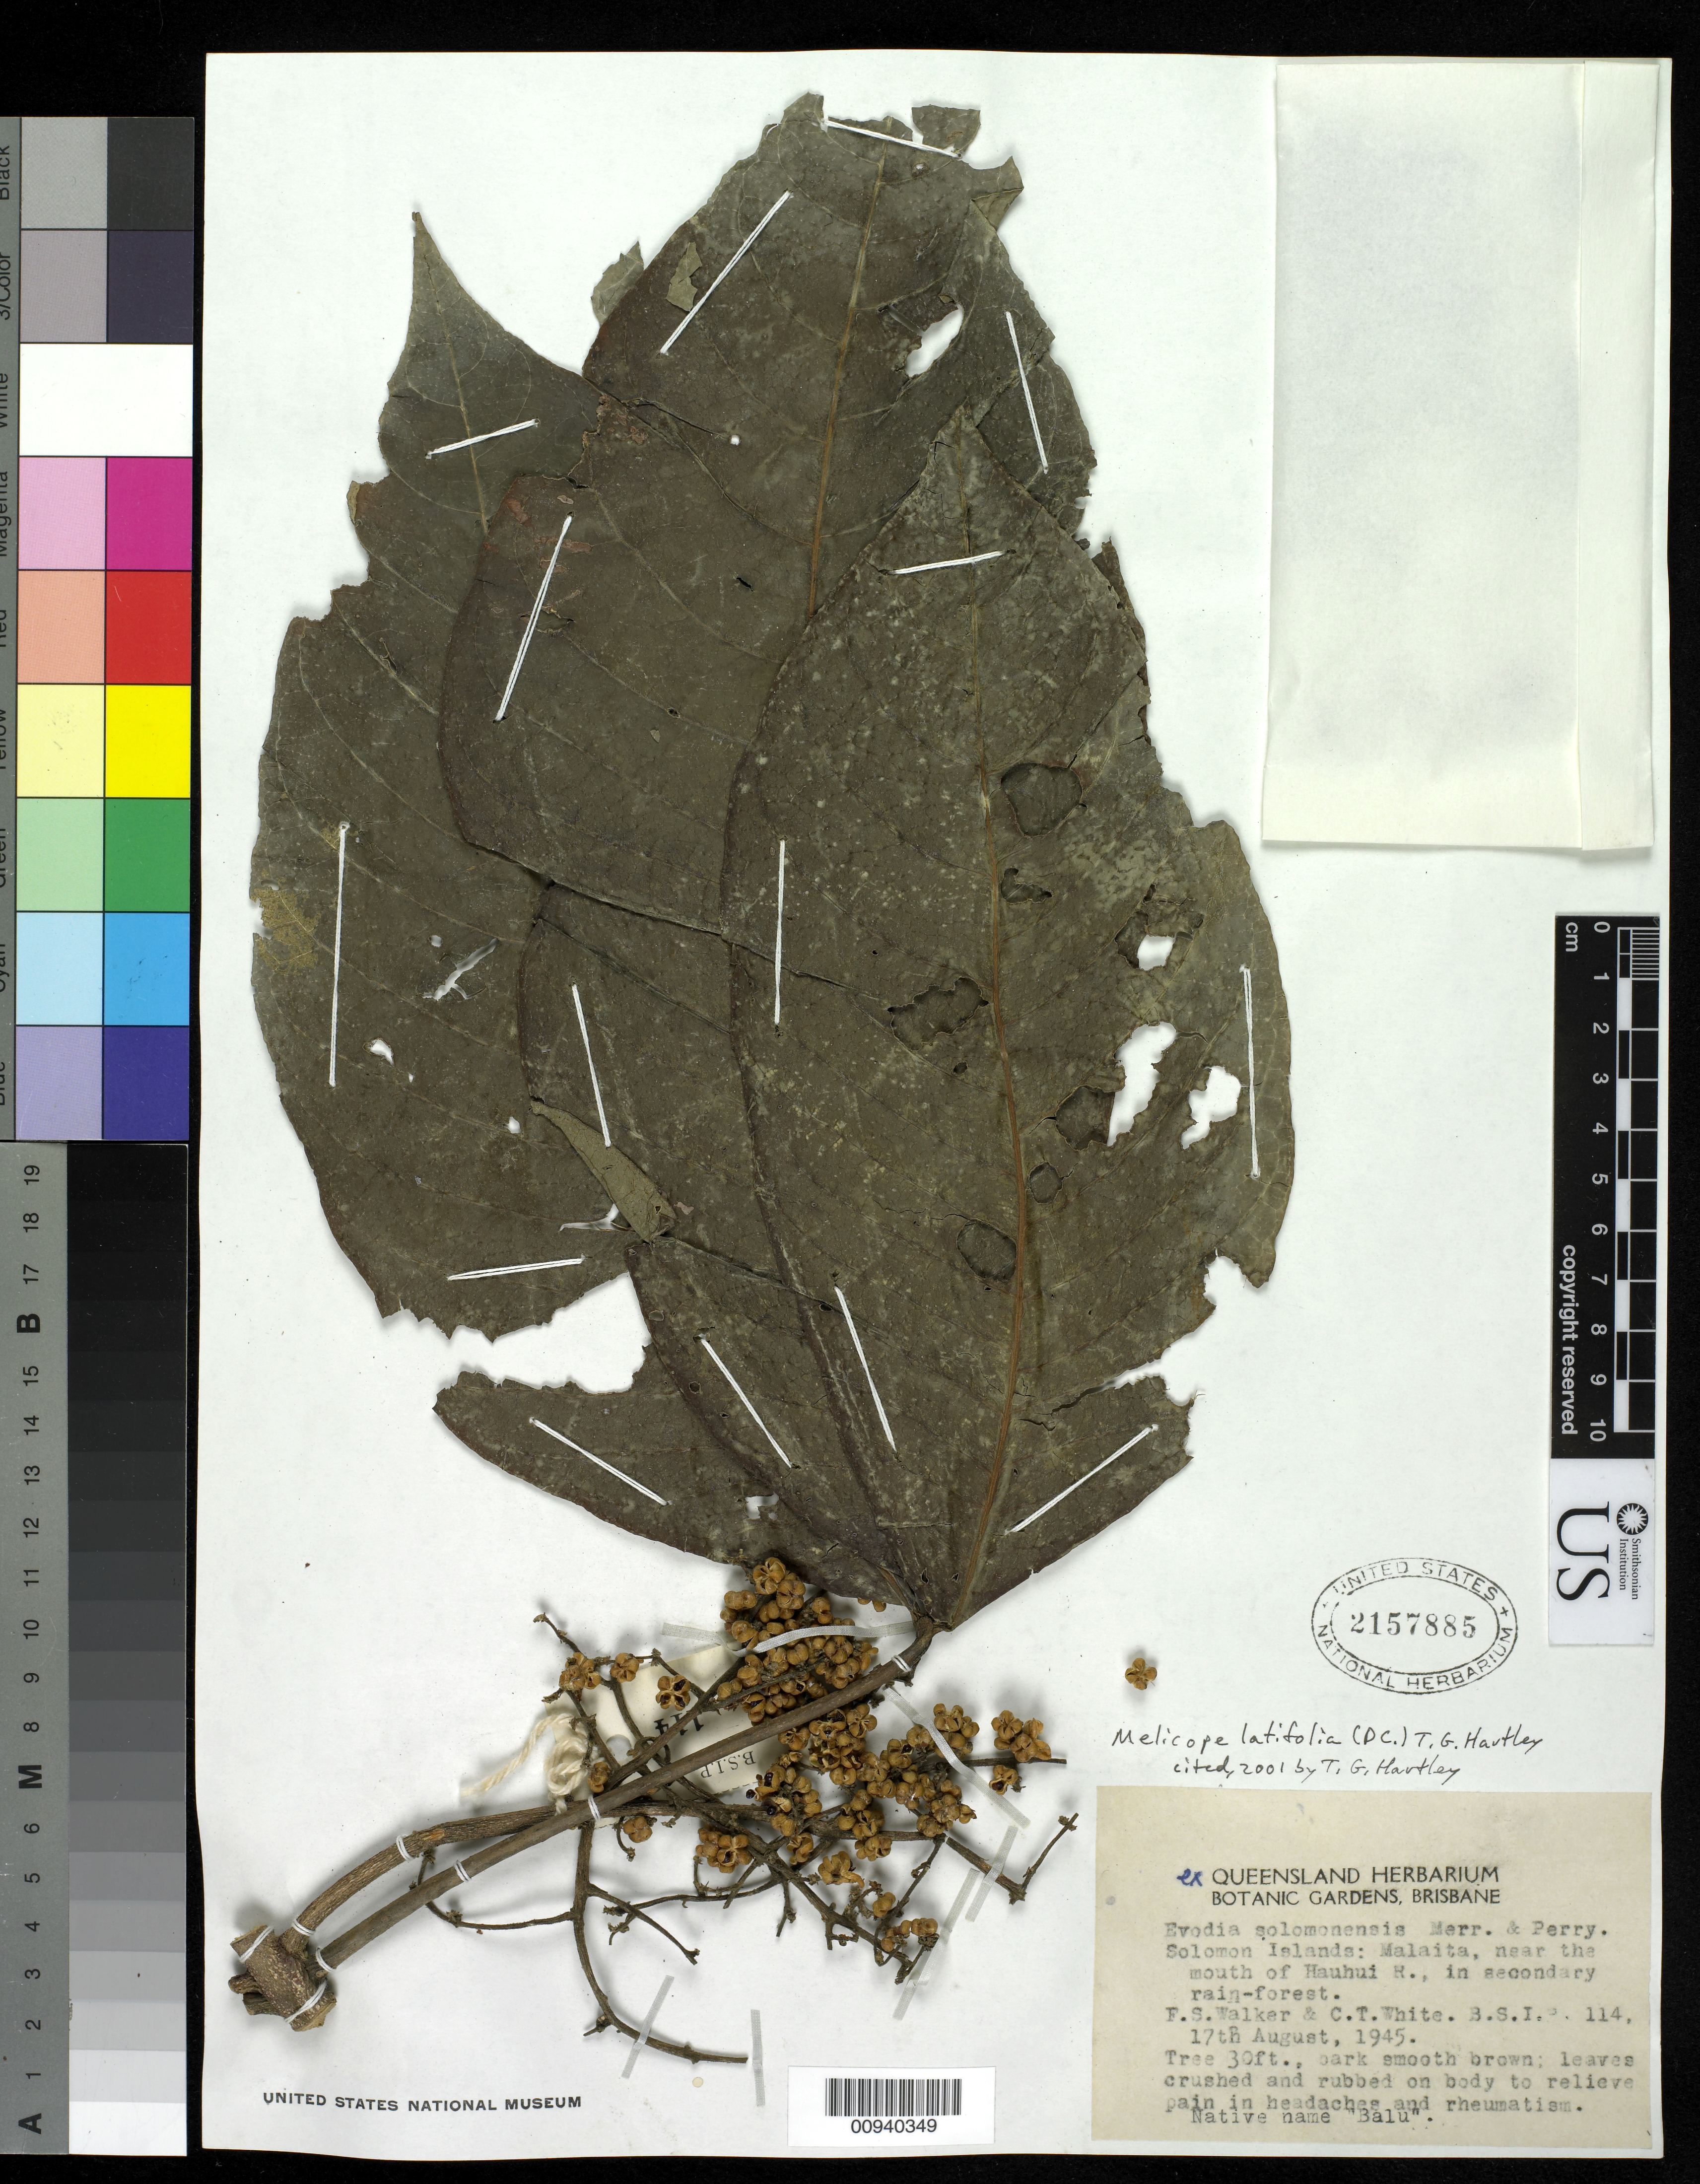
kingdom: Plantae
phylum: Tracheophyta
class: Magnoliopsida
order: Sapindales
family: Rutaceae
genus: Melicope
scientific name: Melicope latifolia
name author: (DC.) T.G. Hartley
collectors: F. Walker & C. T. White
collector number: BSIP 114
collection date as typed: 17 Aug 1945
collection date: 1945-08-17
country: Solomon Islands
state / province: Malaita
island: Malaita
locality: near mouth of Hauhui R.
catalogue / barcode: US 2157885